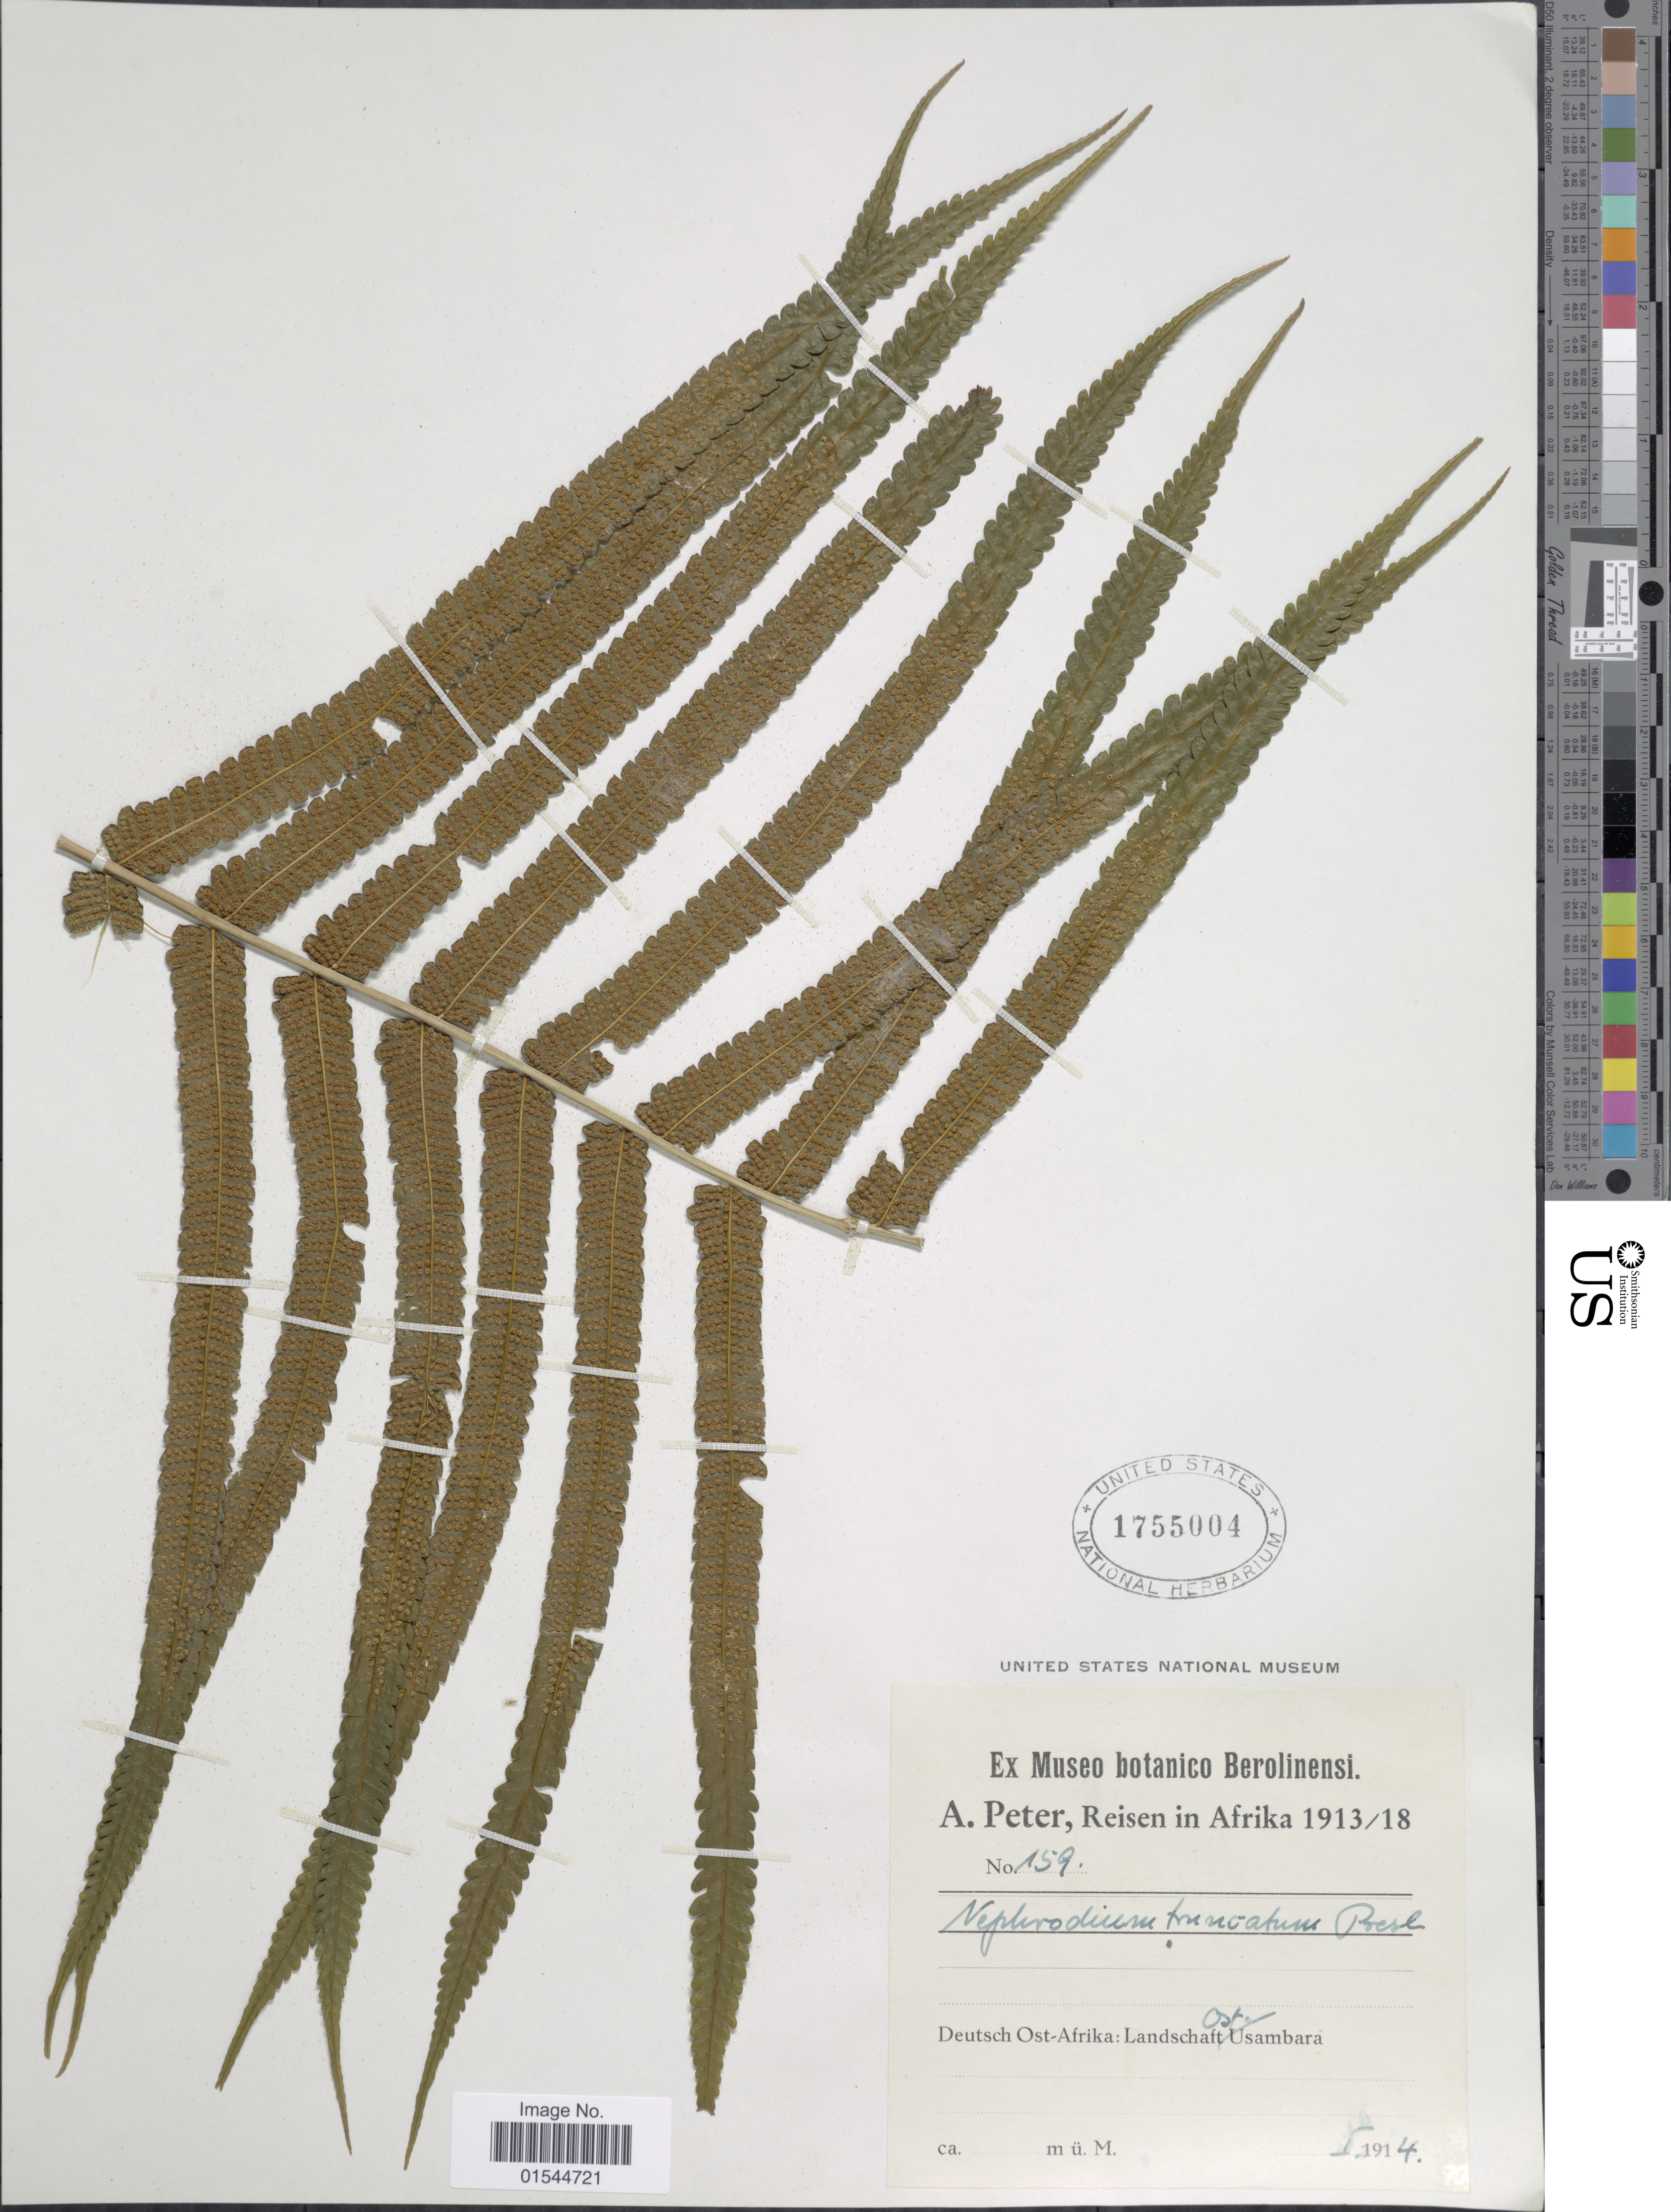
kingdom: Plantae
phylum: Tracheophyta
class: Polypodiopsida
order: Polypodiales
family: Thelypteridaceae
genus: Pneumatopteris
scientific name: Pneumatopteris truncata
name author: (Poir.) Holttum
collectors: A. Peter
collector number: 159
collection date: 1914-01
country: Tanzania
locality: Afrika, Deutsch Ost-Afrika: Lanschaft Ost Usambara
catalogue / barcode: US 1755004